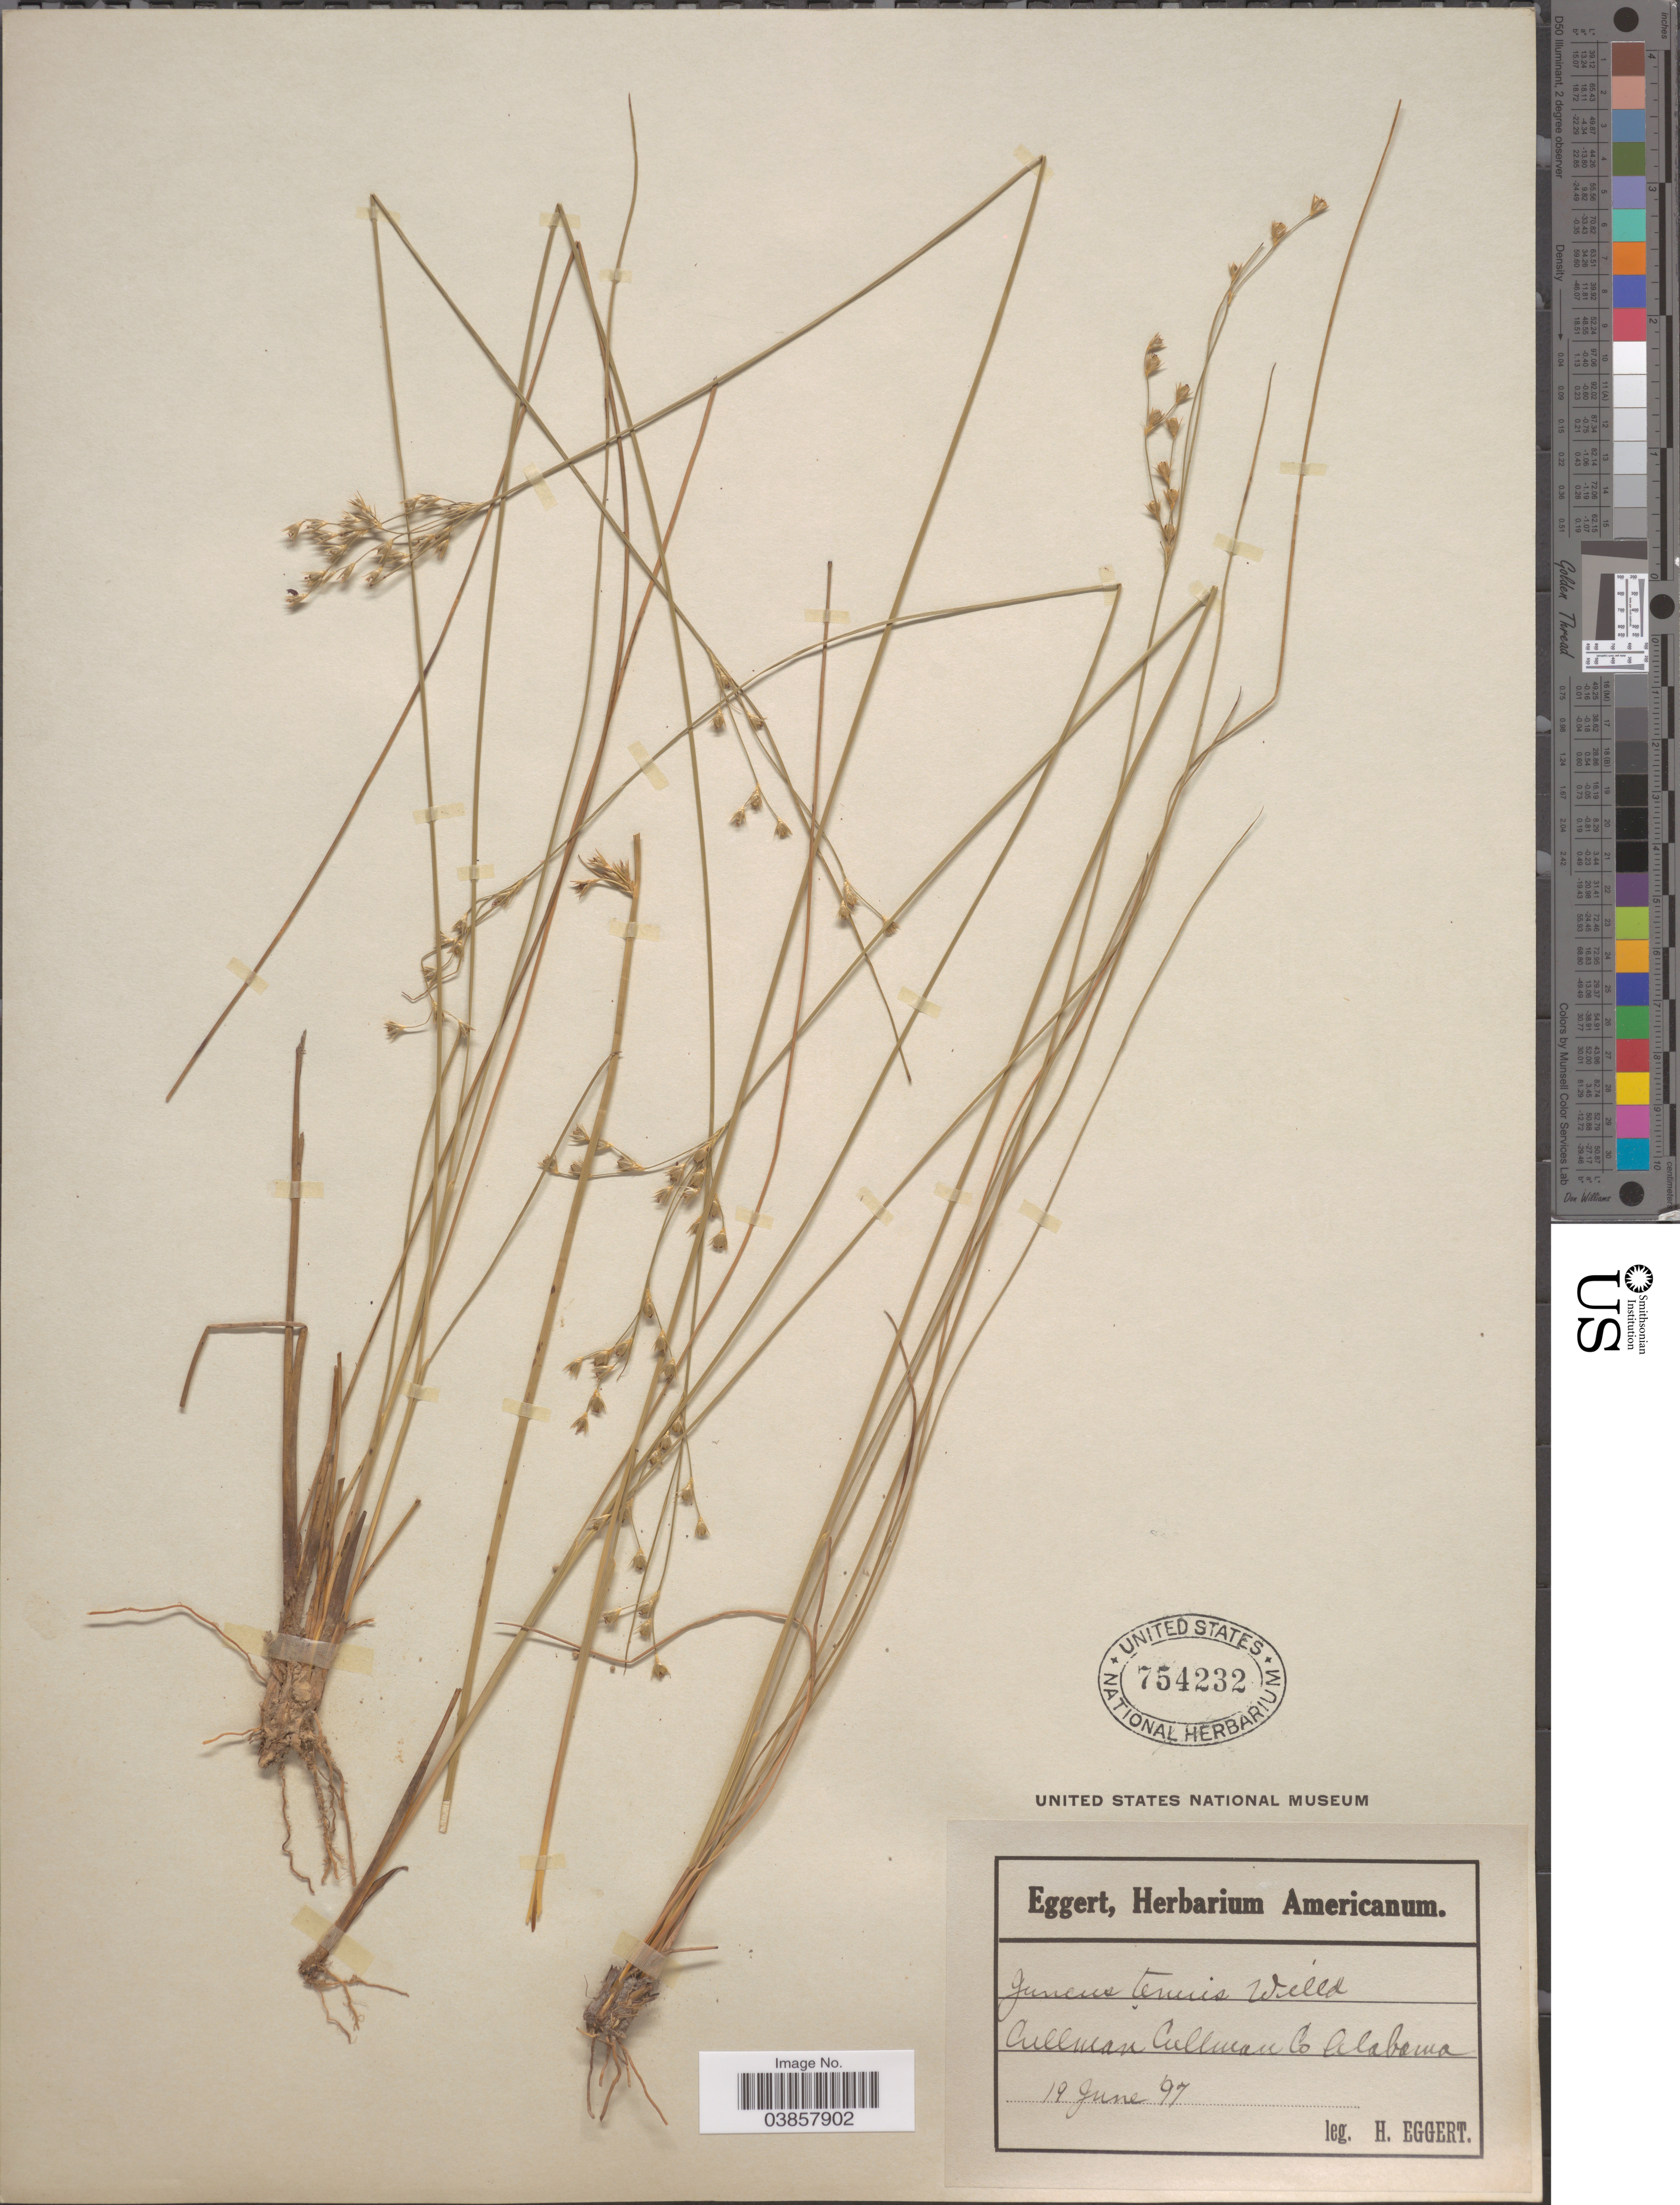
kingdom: Plantae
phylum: Tracheophyta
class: Liliopsida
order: Poales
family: Juncaceae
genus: Juncus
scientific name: Juncus tenuis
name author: Willd.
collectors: H. Eggert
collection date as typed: Transcribed d/m/y: 19/6/97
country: United States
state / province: Alabama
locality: Cullman Cullman Co.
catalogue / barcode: US 754232